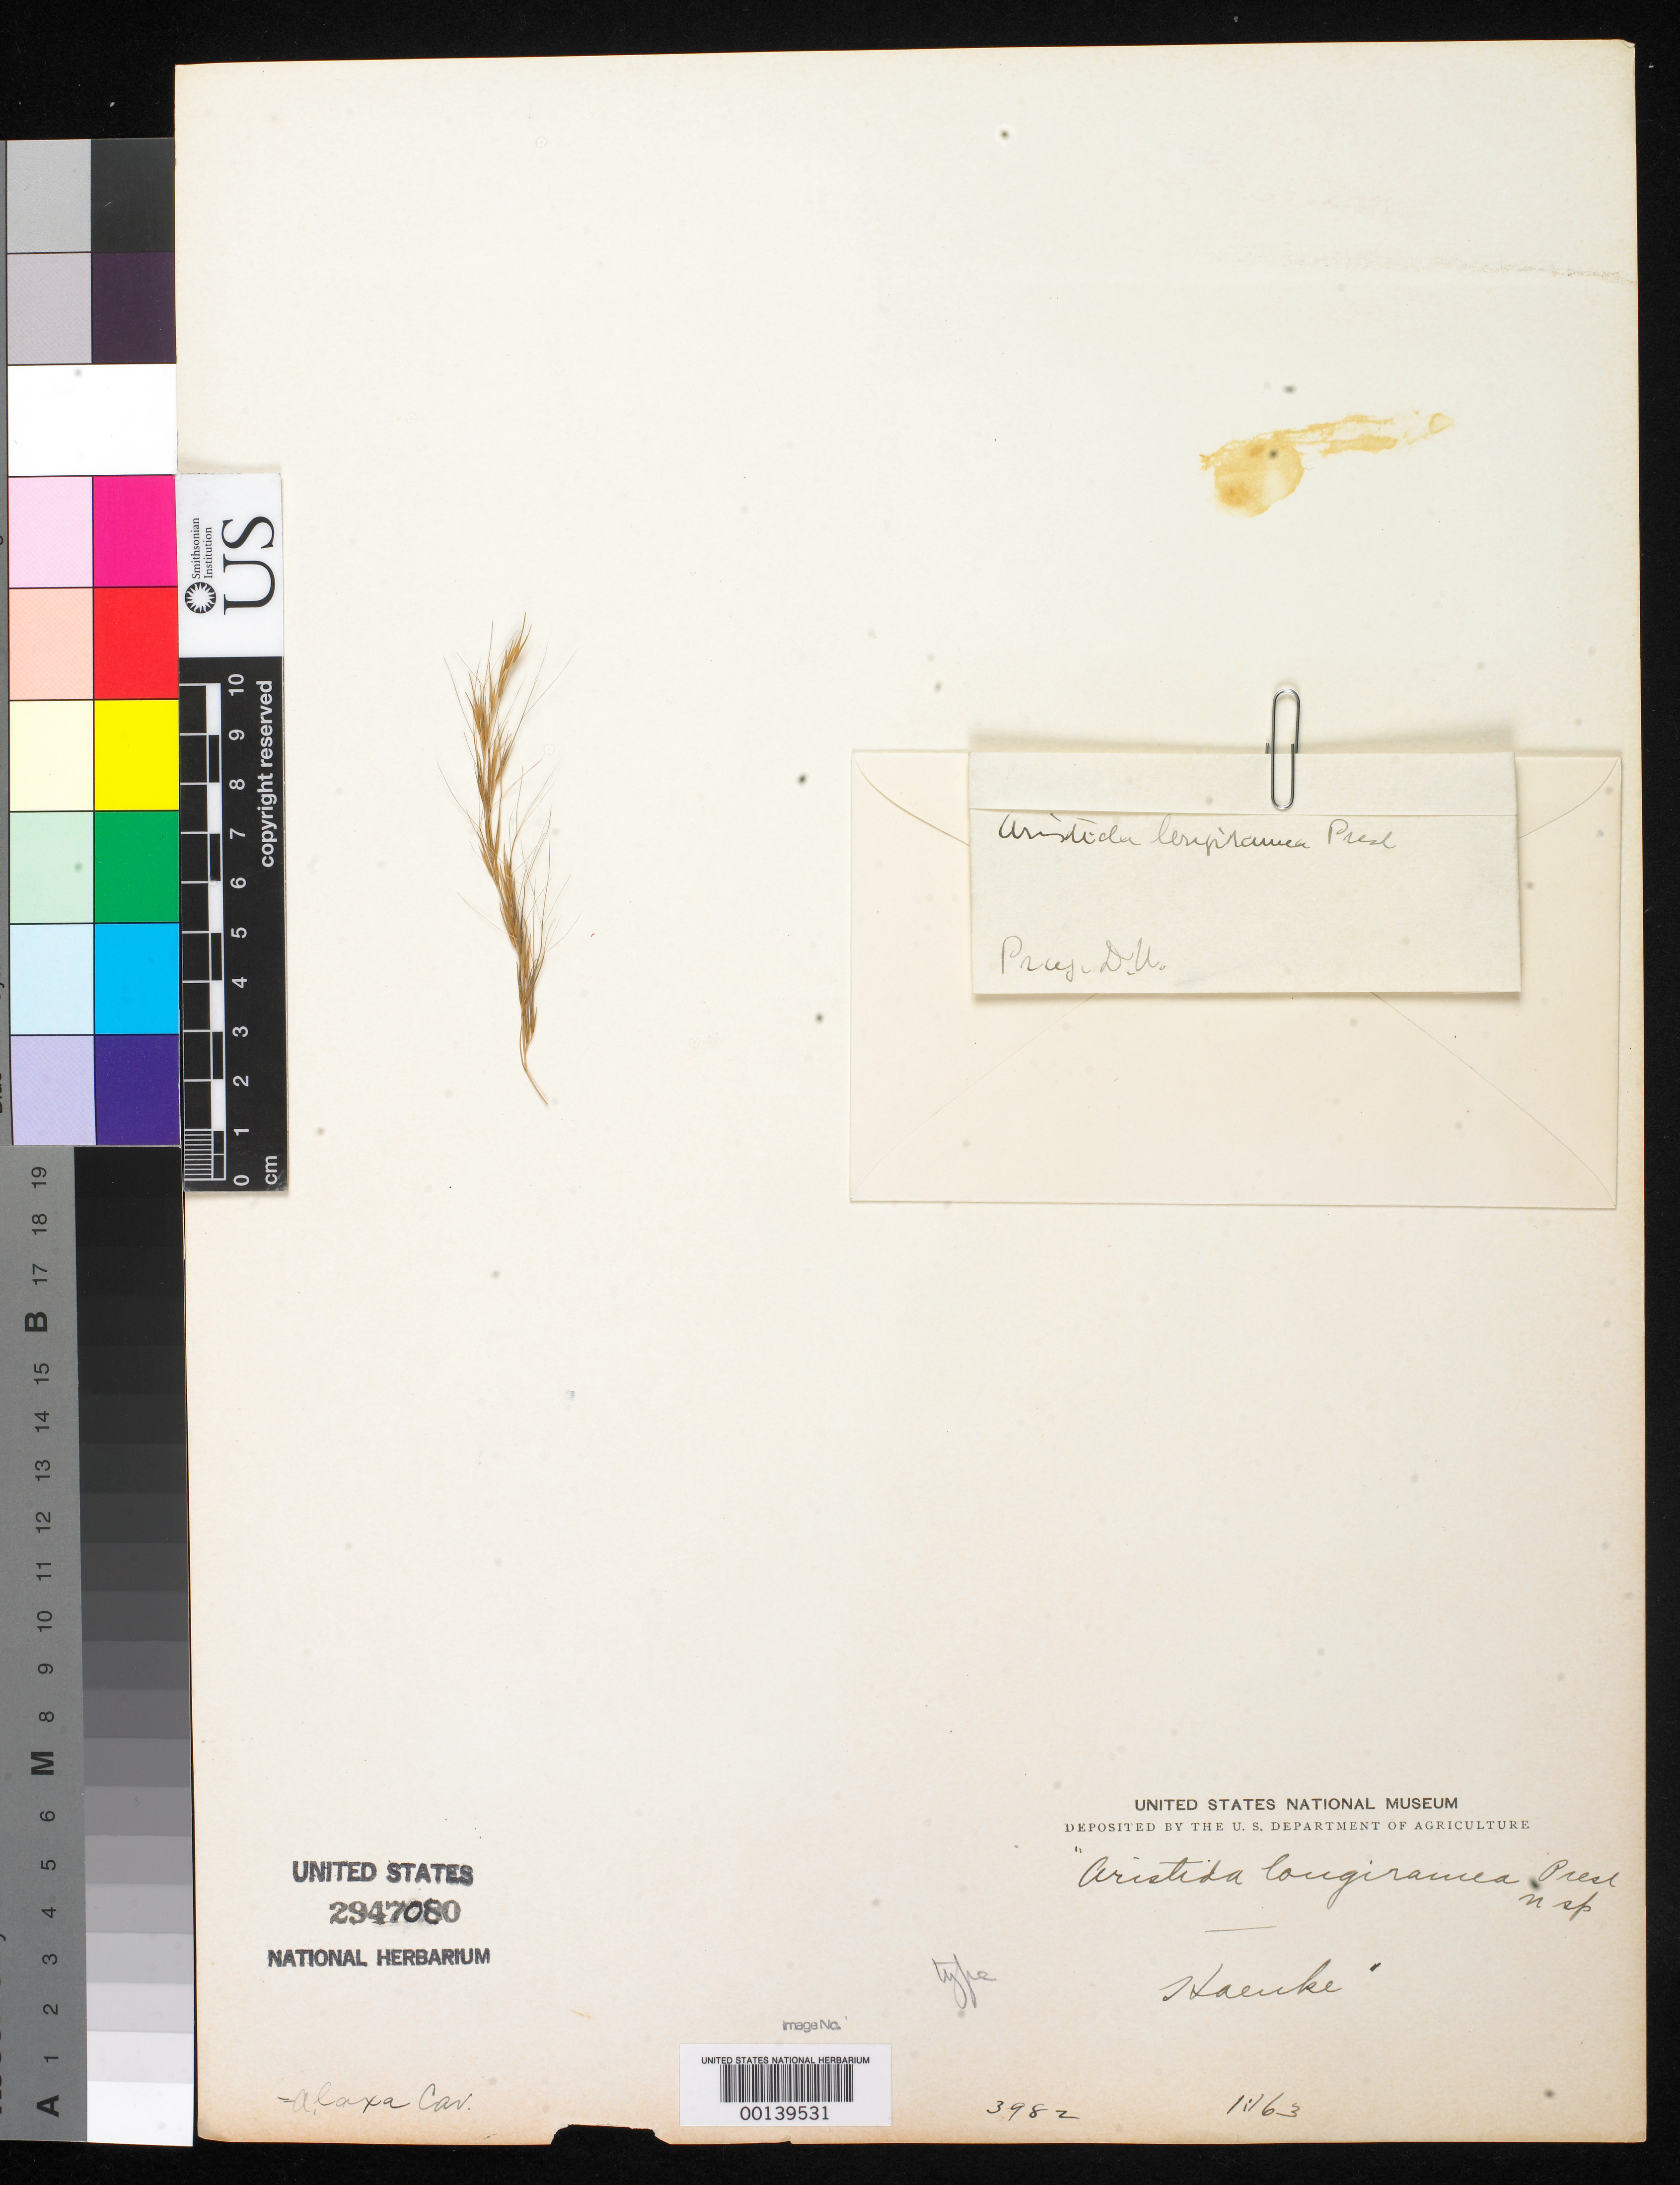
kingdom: Plantae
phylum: Tracheophyta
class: Liliopsida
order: Poales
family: Poaceae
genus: Aristida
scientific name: Aristida longiramea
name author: C. Presl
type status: Type Fragment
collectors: T. P. X. Haenke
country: Mexico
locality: E of Monserrat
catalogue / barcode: US 2947080